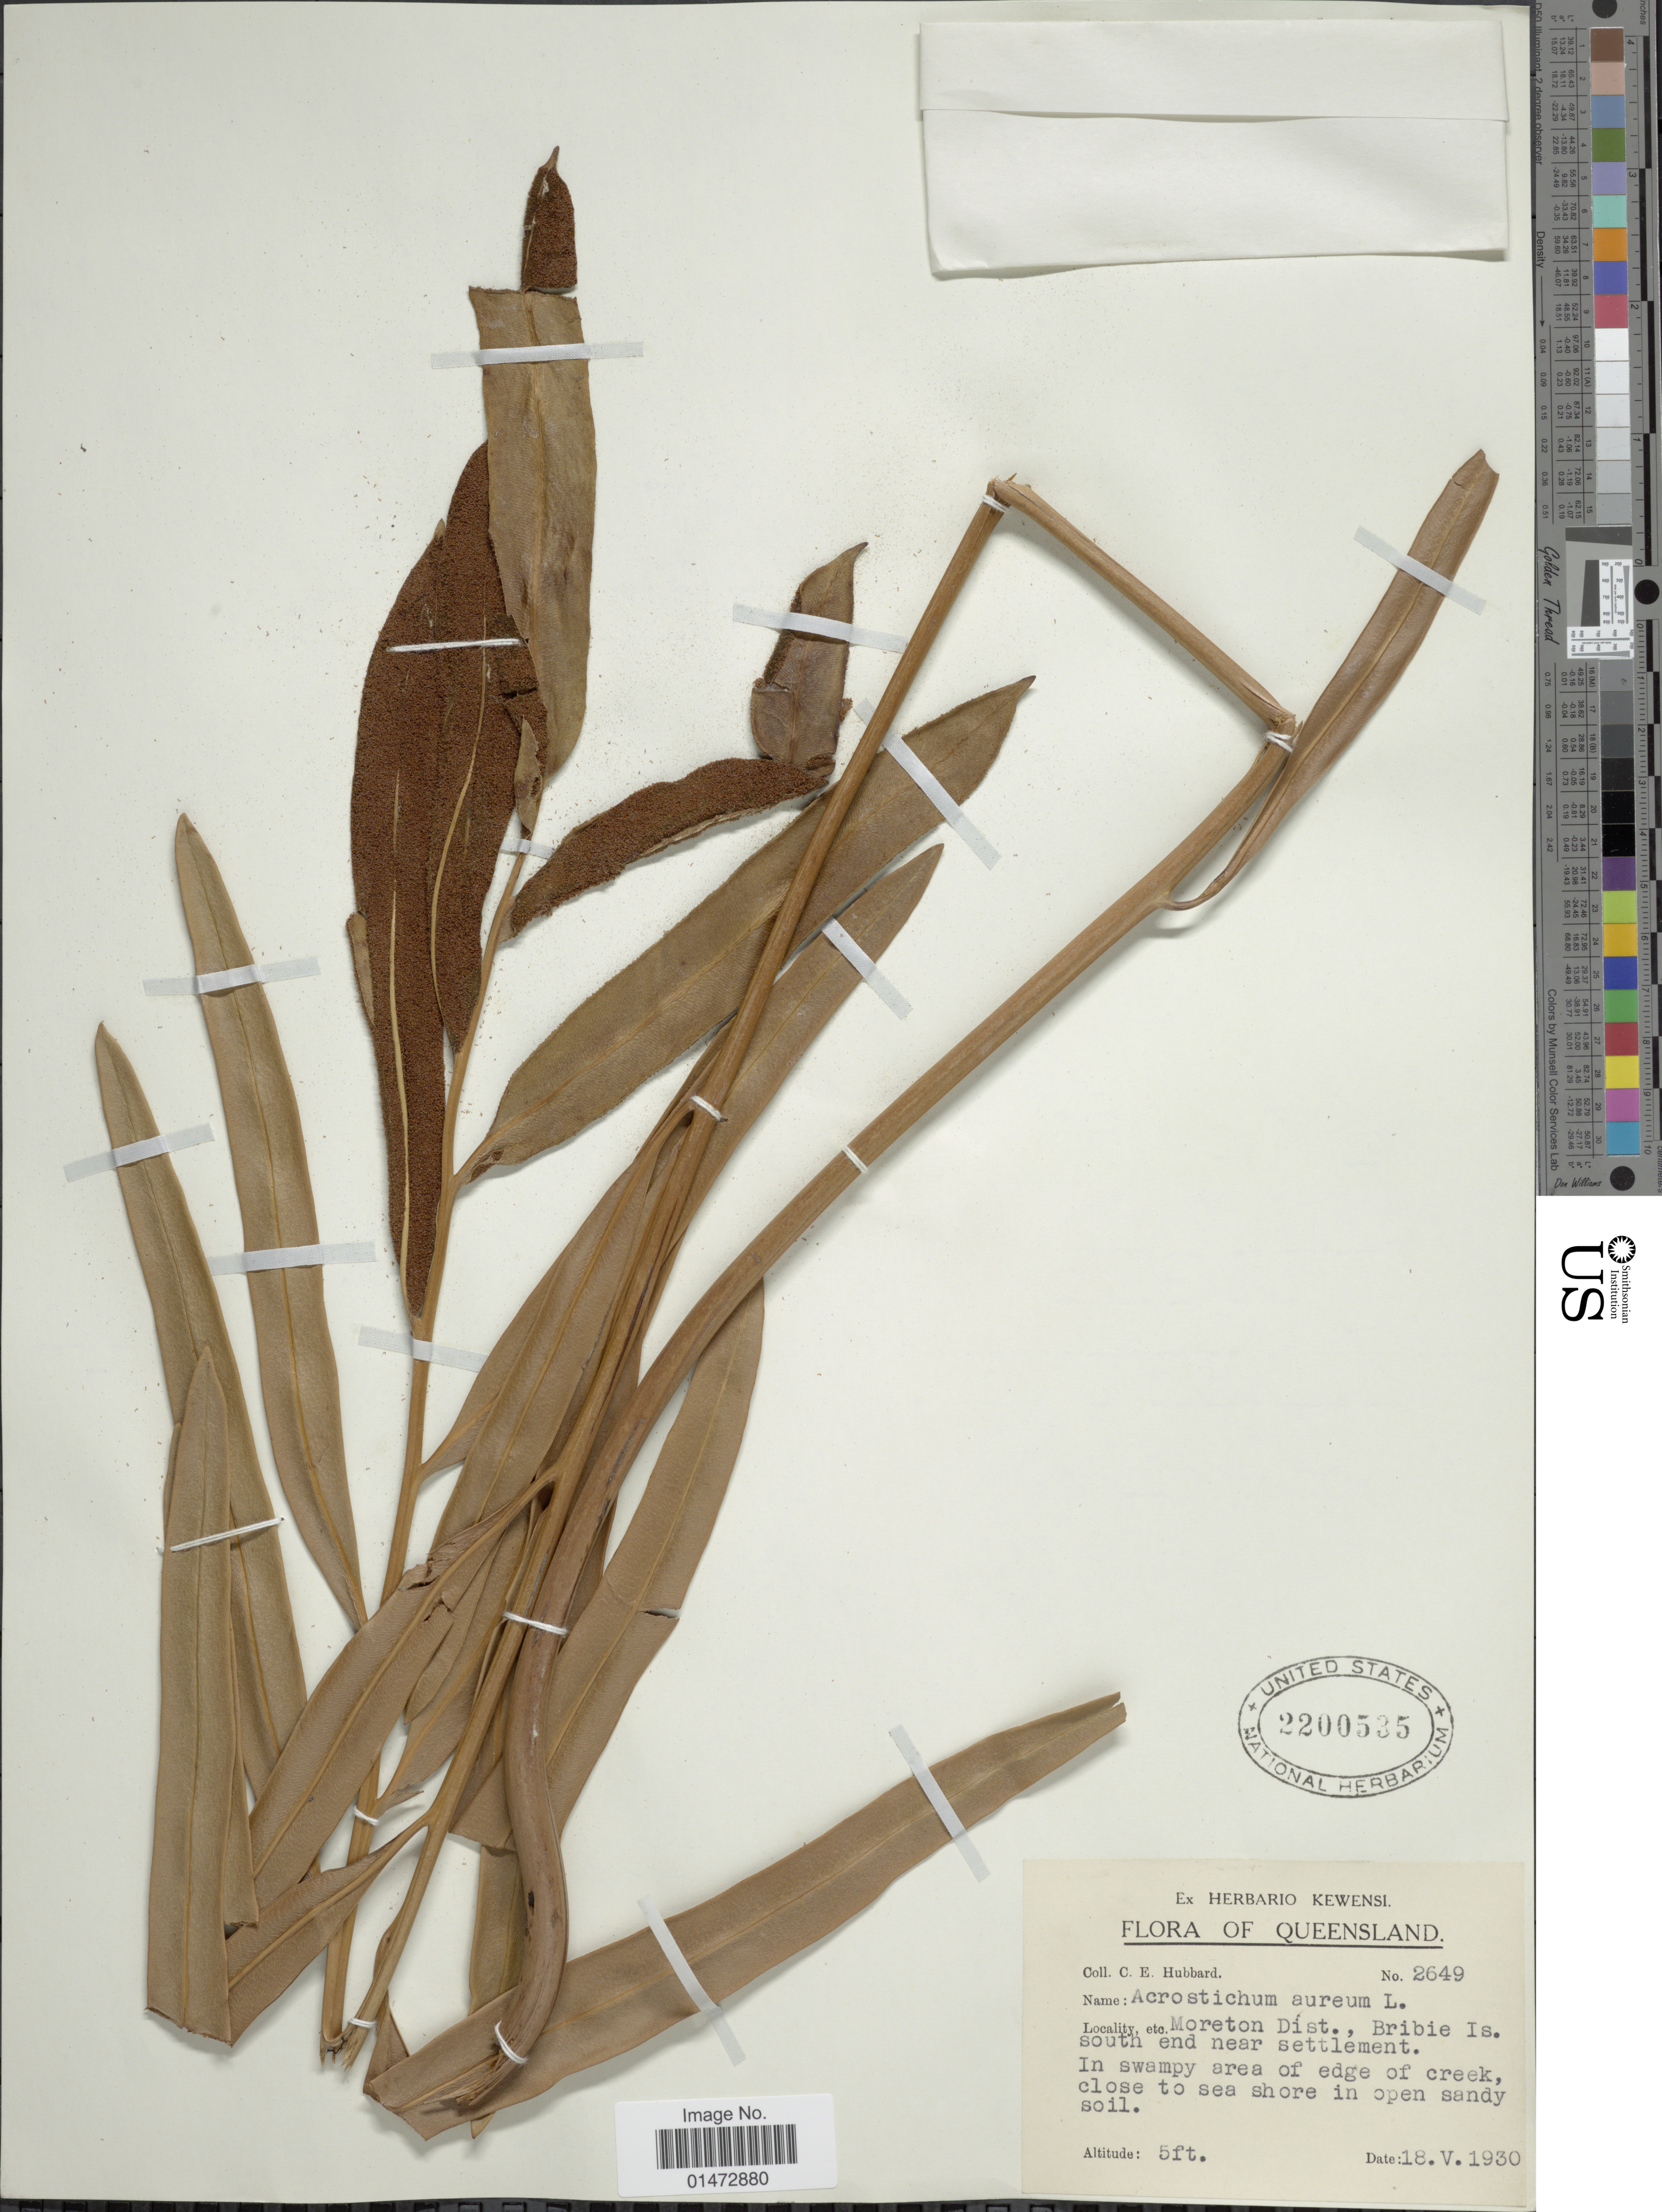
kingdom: Plantae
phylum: Tracheophyta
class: Polypodiopsida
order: Polypodiales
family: Pteridaceae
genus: Acrostichum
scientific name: Acrostichum aureum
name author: L.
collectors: C. E. Hubbard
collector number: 2649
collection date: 1930-05-18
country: Australia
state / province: Queensland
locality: Moreton Dist., Brible Is. south end near settlement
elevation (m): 2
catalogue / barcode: US 2200535